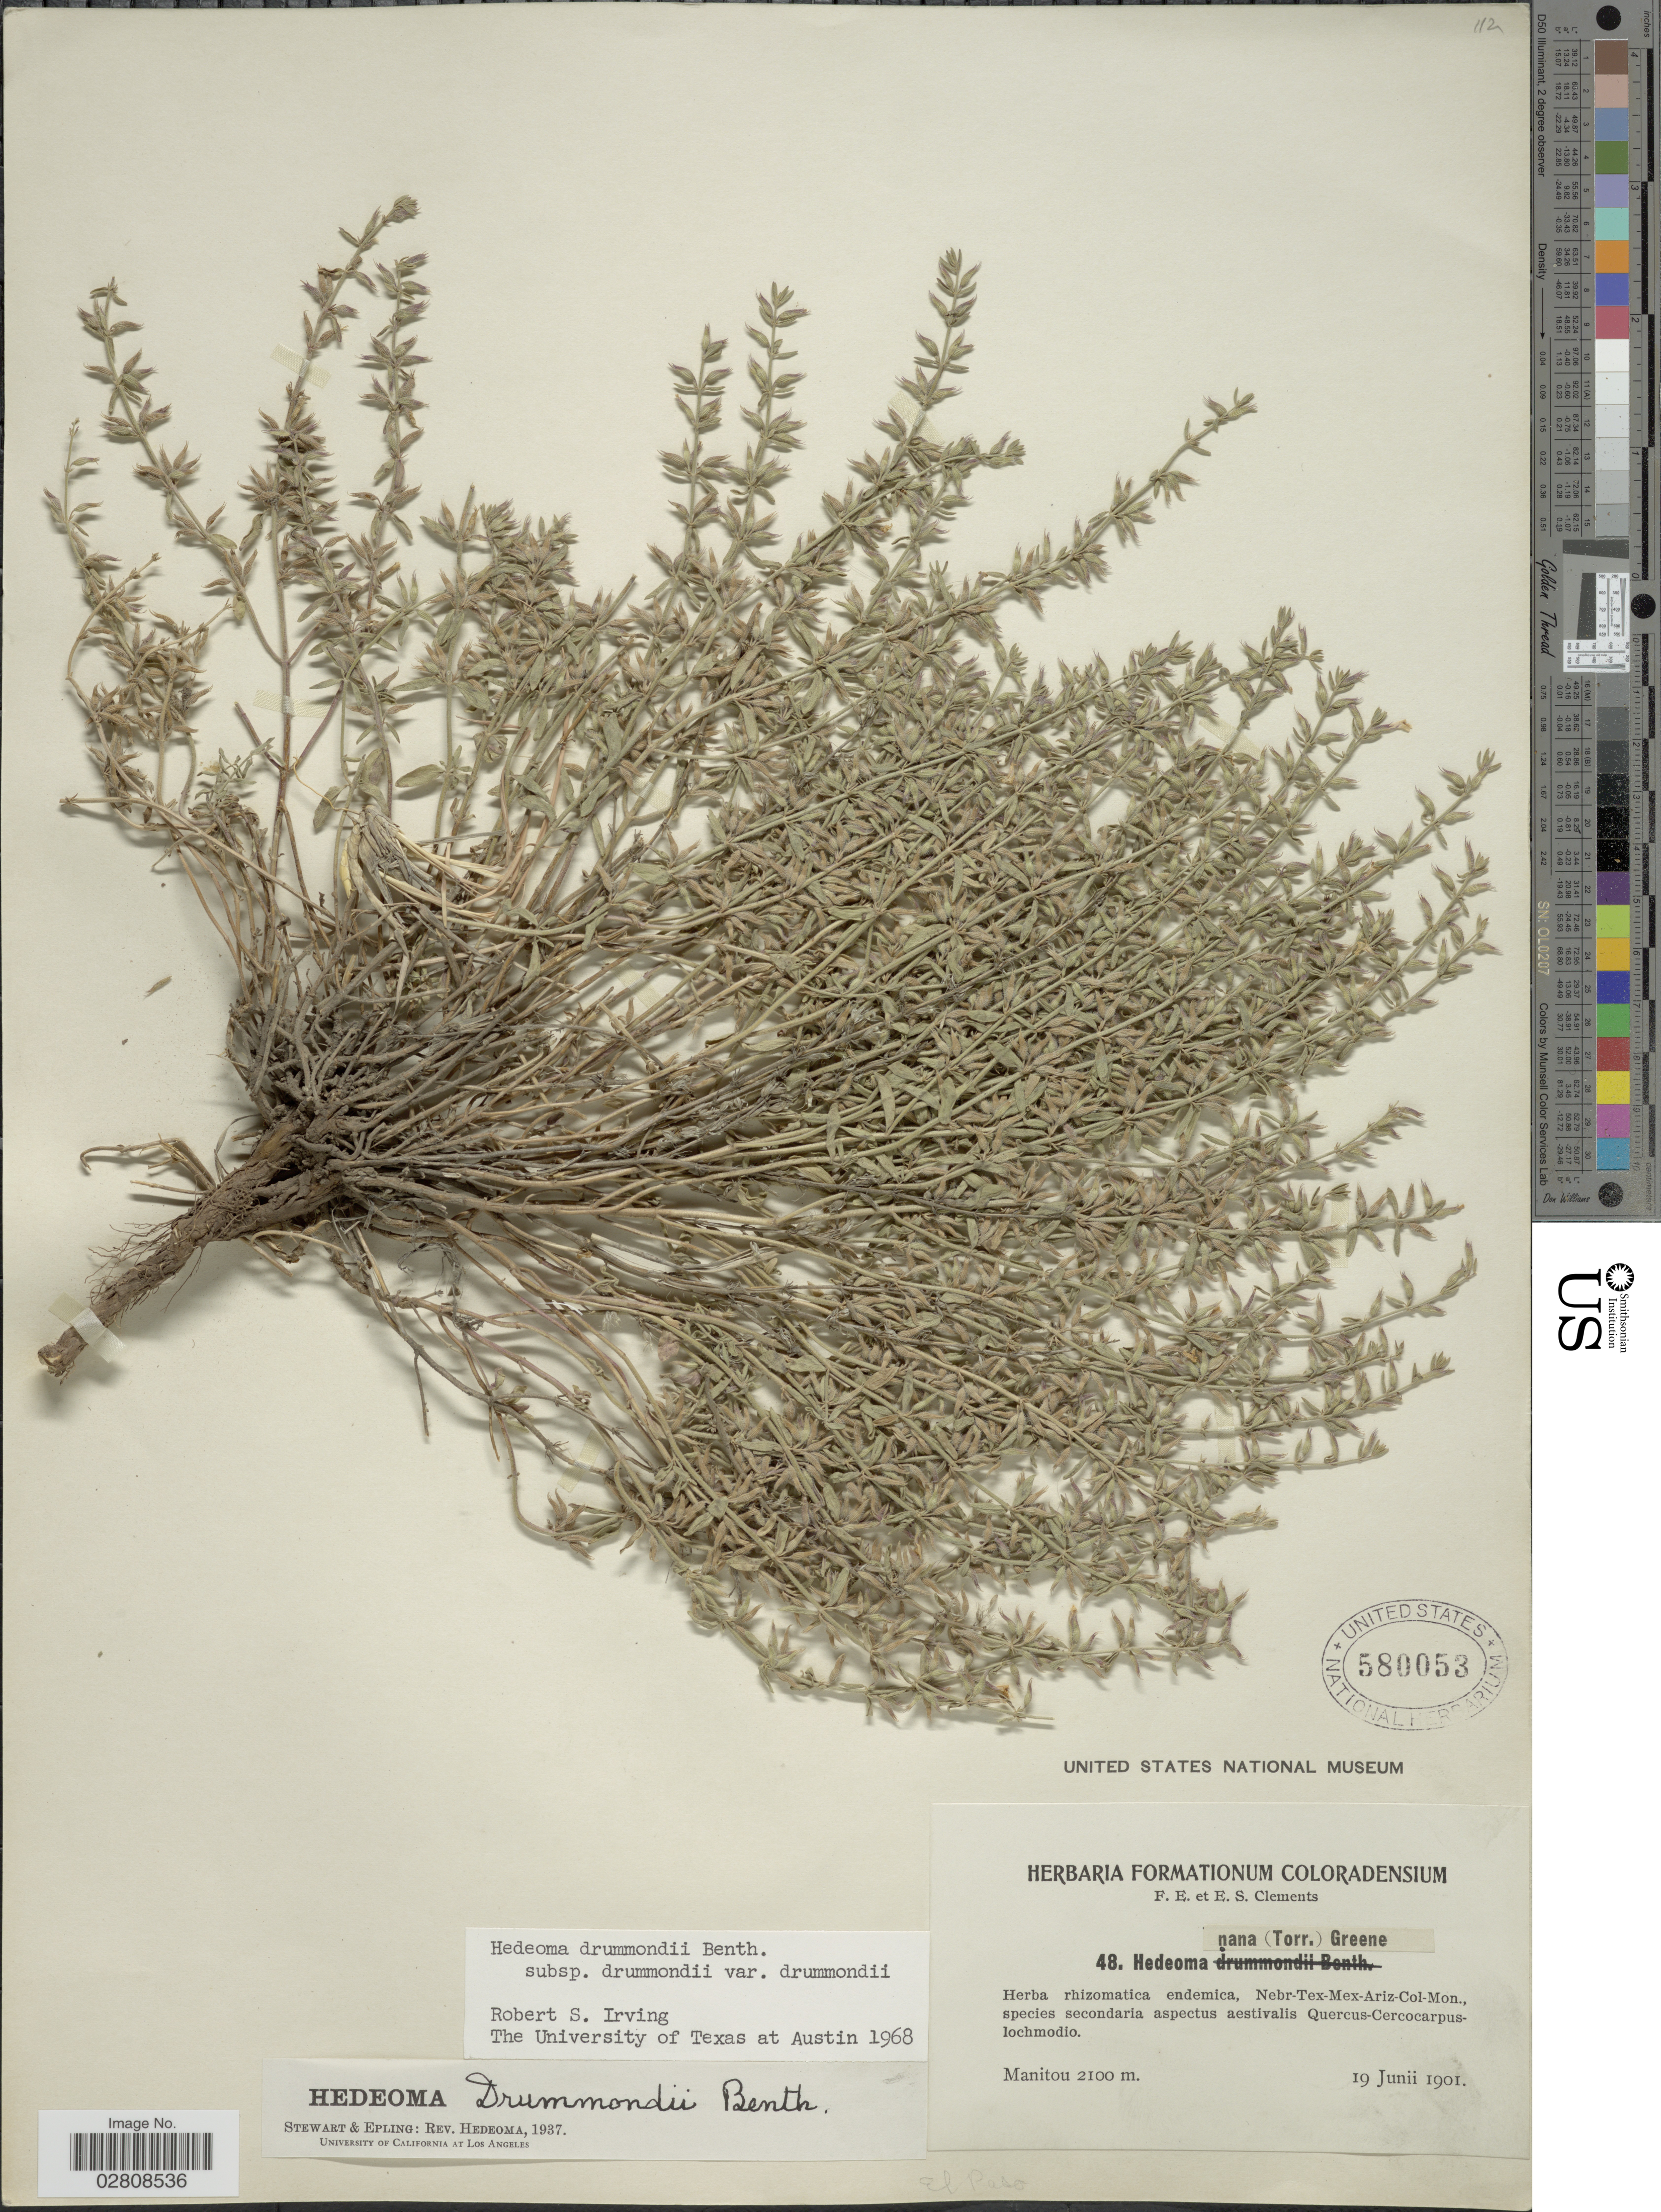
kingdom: Plantae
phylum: Tracheophyta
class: Magnoliopsida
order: Lamiales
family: Lamiaceae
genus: Hedeoma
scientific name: Hedeoma drummondii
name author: Benth.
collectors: F. E. Clements & E. S. Clements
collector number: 48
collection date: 1901-06-19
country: United States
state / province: Colorado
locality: Nebr-Tex-Mex-Ariz-Col-Mon. Manitou.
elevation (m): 2100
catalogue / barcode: US 580053